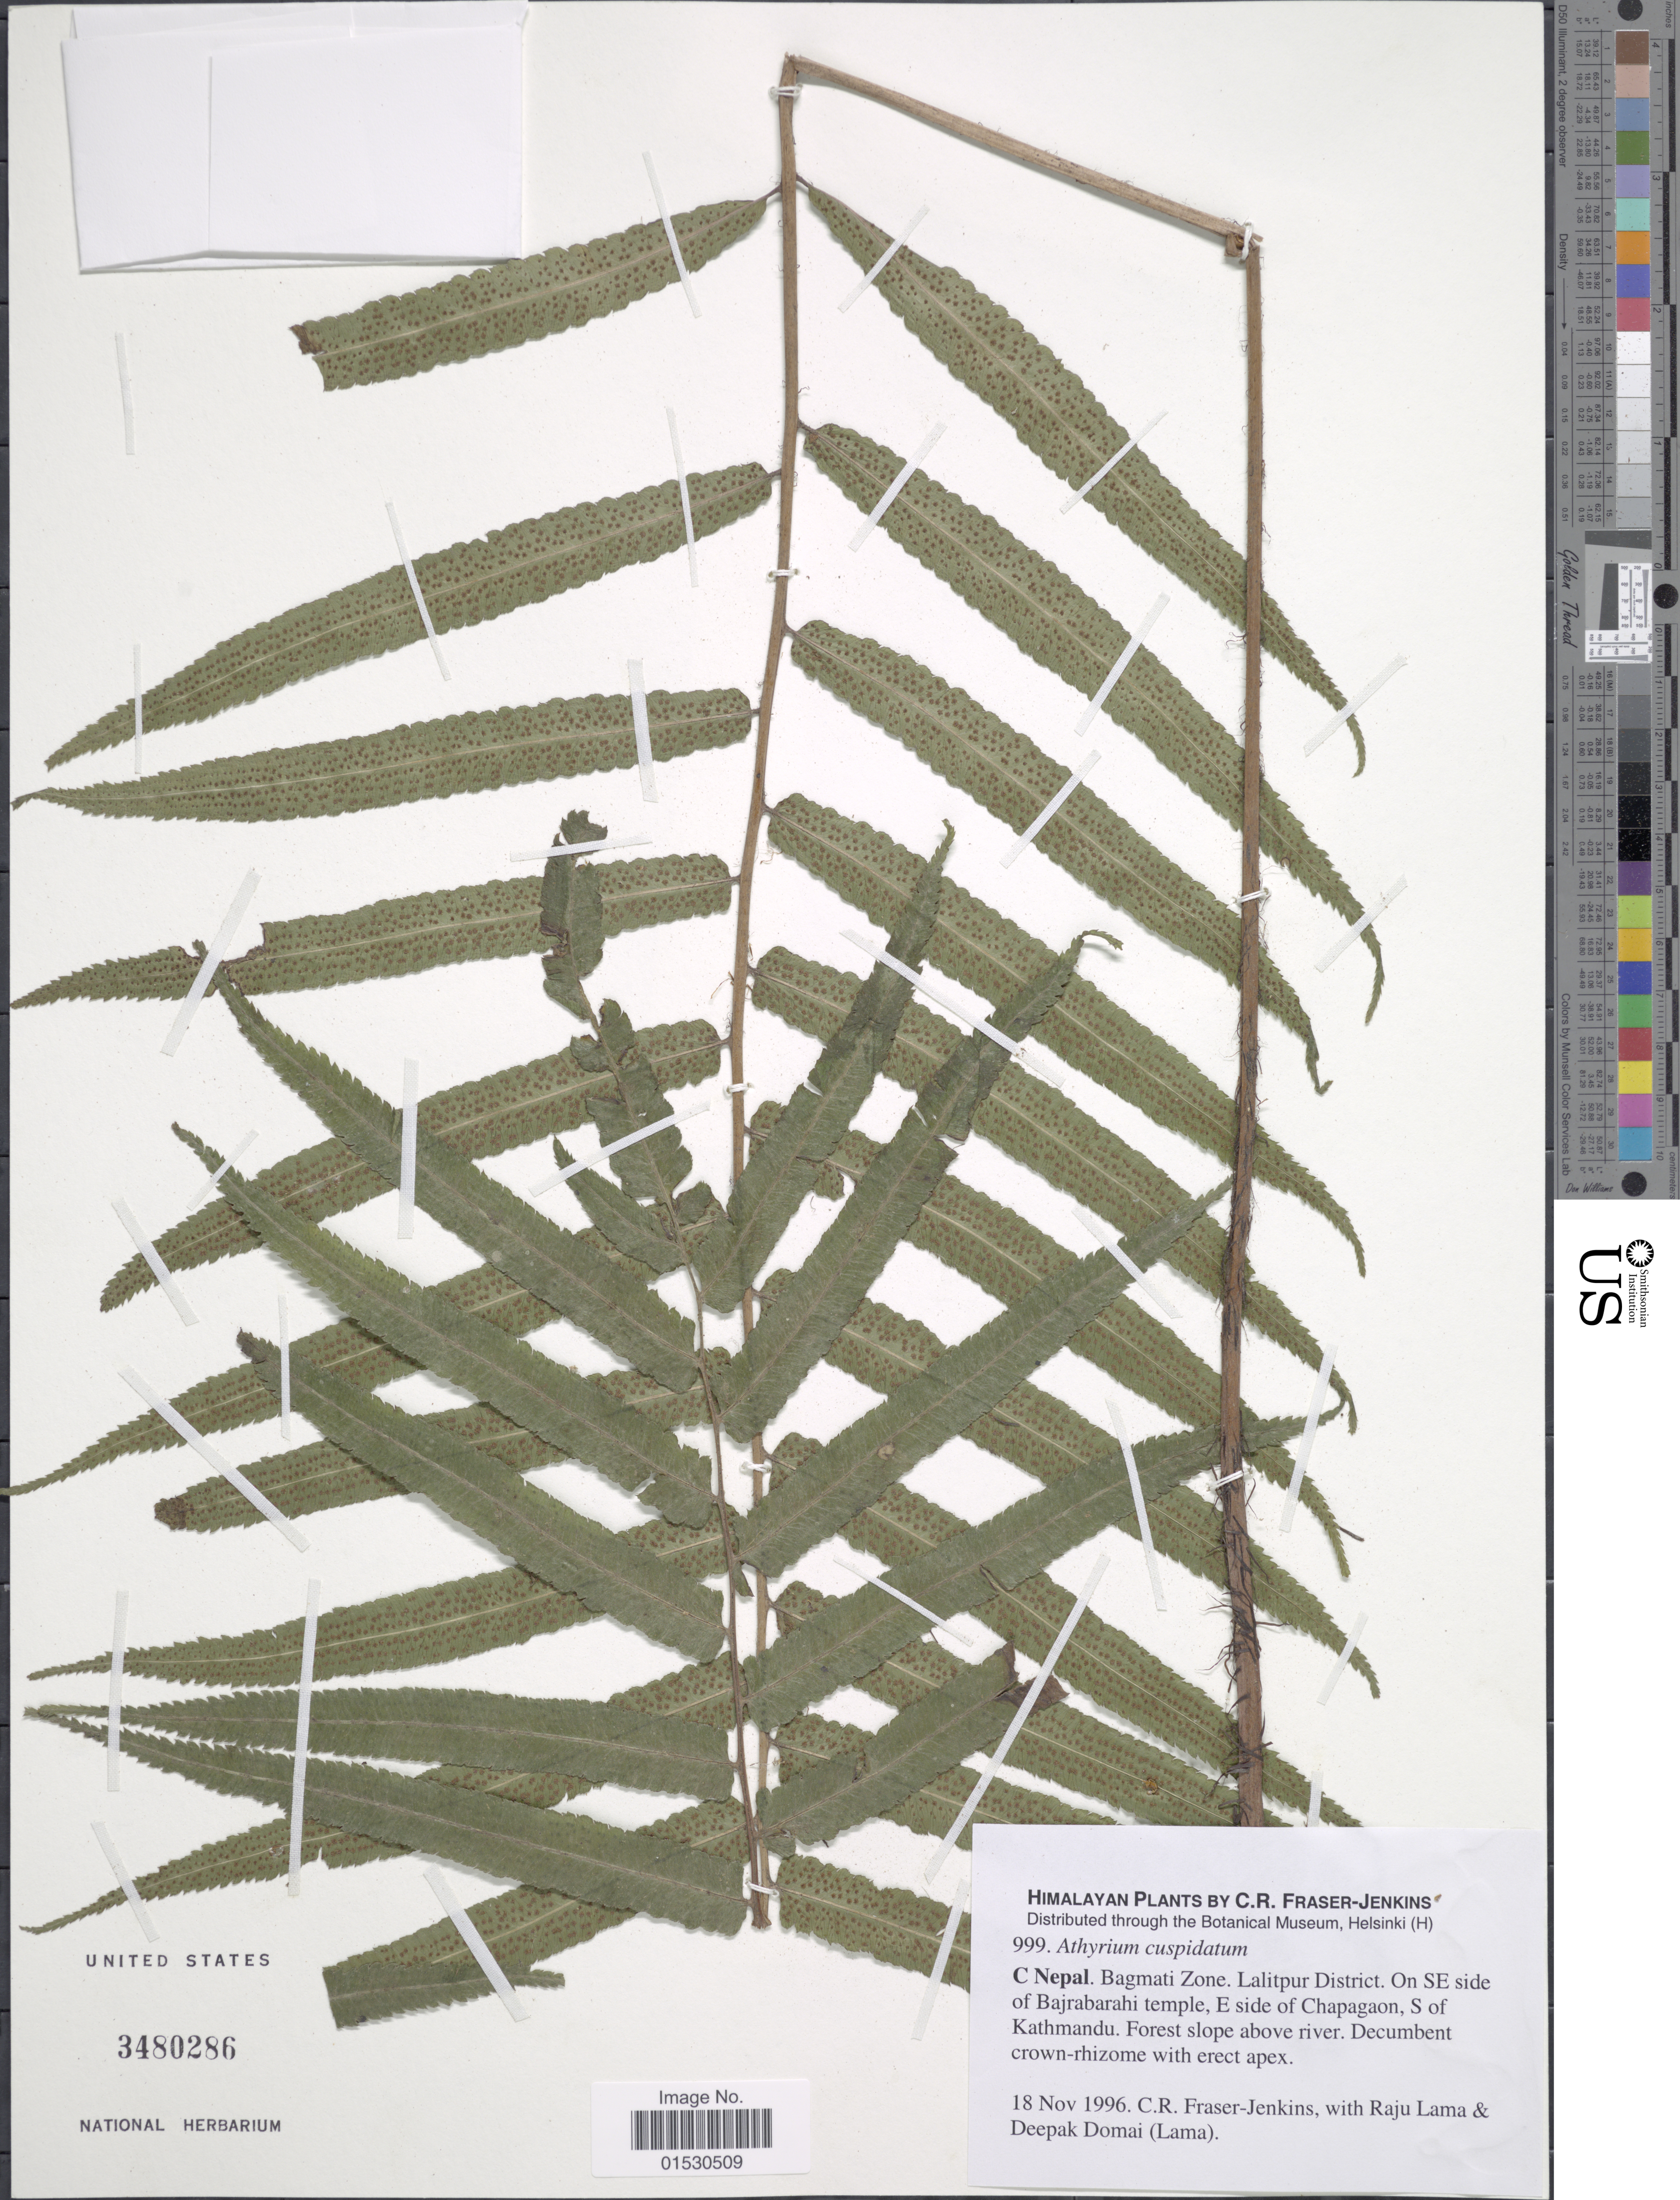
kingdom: Plantae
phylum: Tracheophyta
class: Polypodiopsida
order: Polypodiales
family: Athyriaceae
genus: Athyrium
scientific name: Athyrium cuspidatum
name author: (Mett. ex Bedd.) M. Kato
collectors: C. R. Fraser-Jenkins, R. Lama & D. Domai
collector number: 999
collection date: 1996-11-18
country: Nepal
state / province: Bagmati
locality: C Nepal. Bagmati Zone. Lalitpur District. On SE side of Bajrabarahi temple, E side of Chapagaon, S of Kathmandu. Forest slope above river. Decumbent crown-rhizome with erect apex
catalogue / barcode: US 3480286